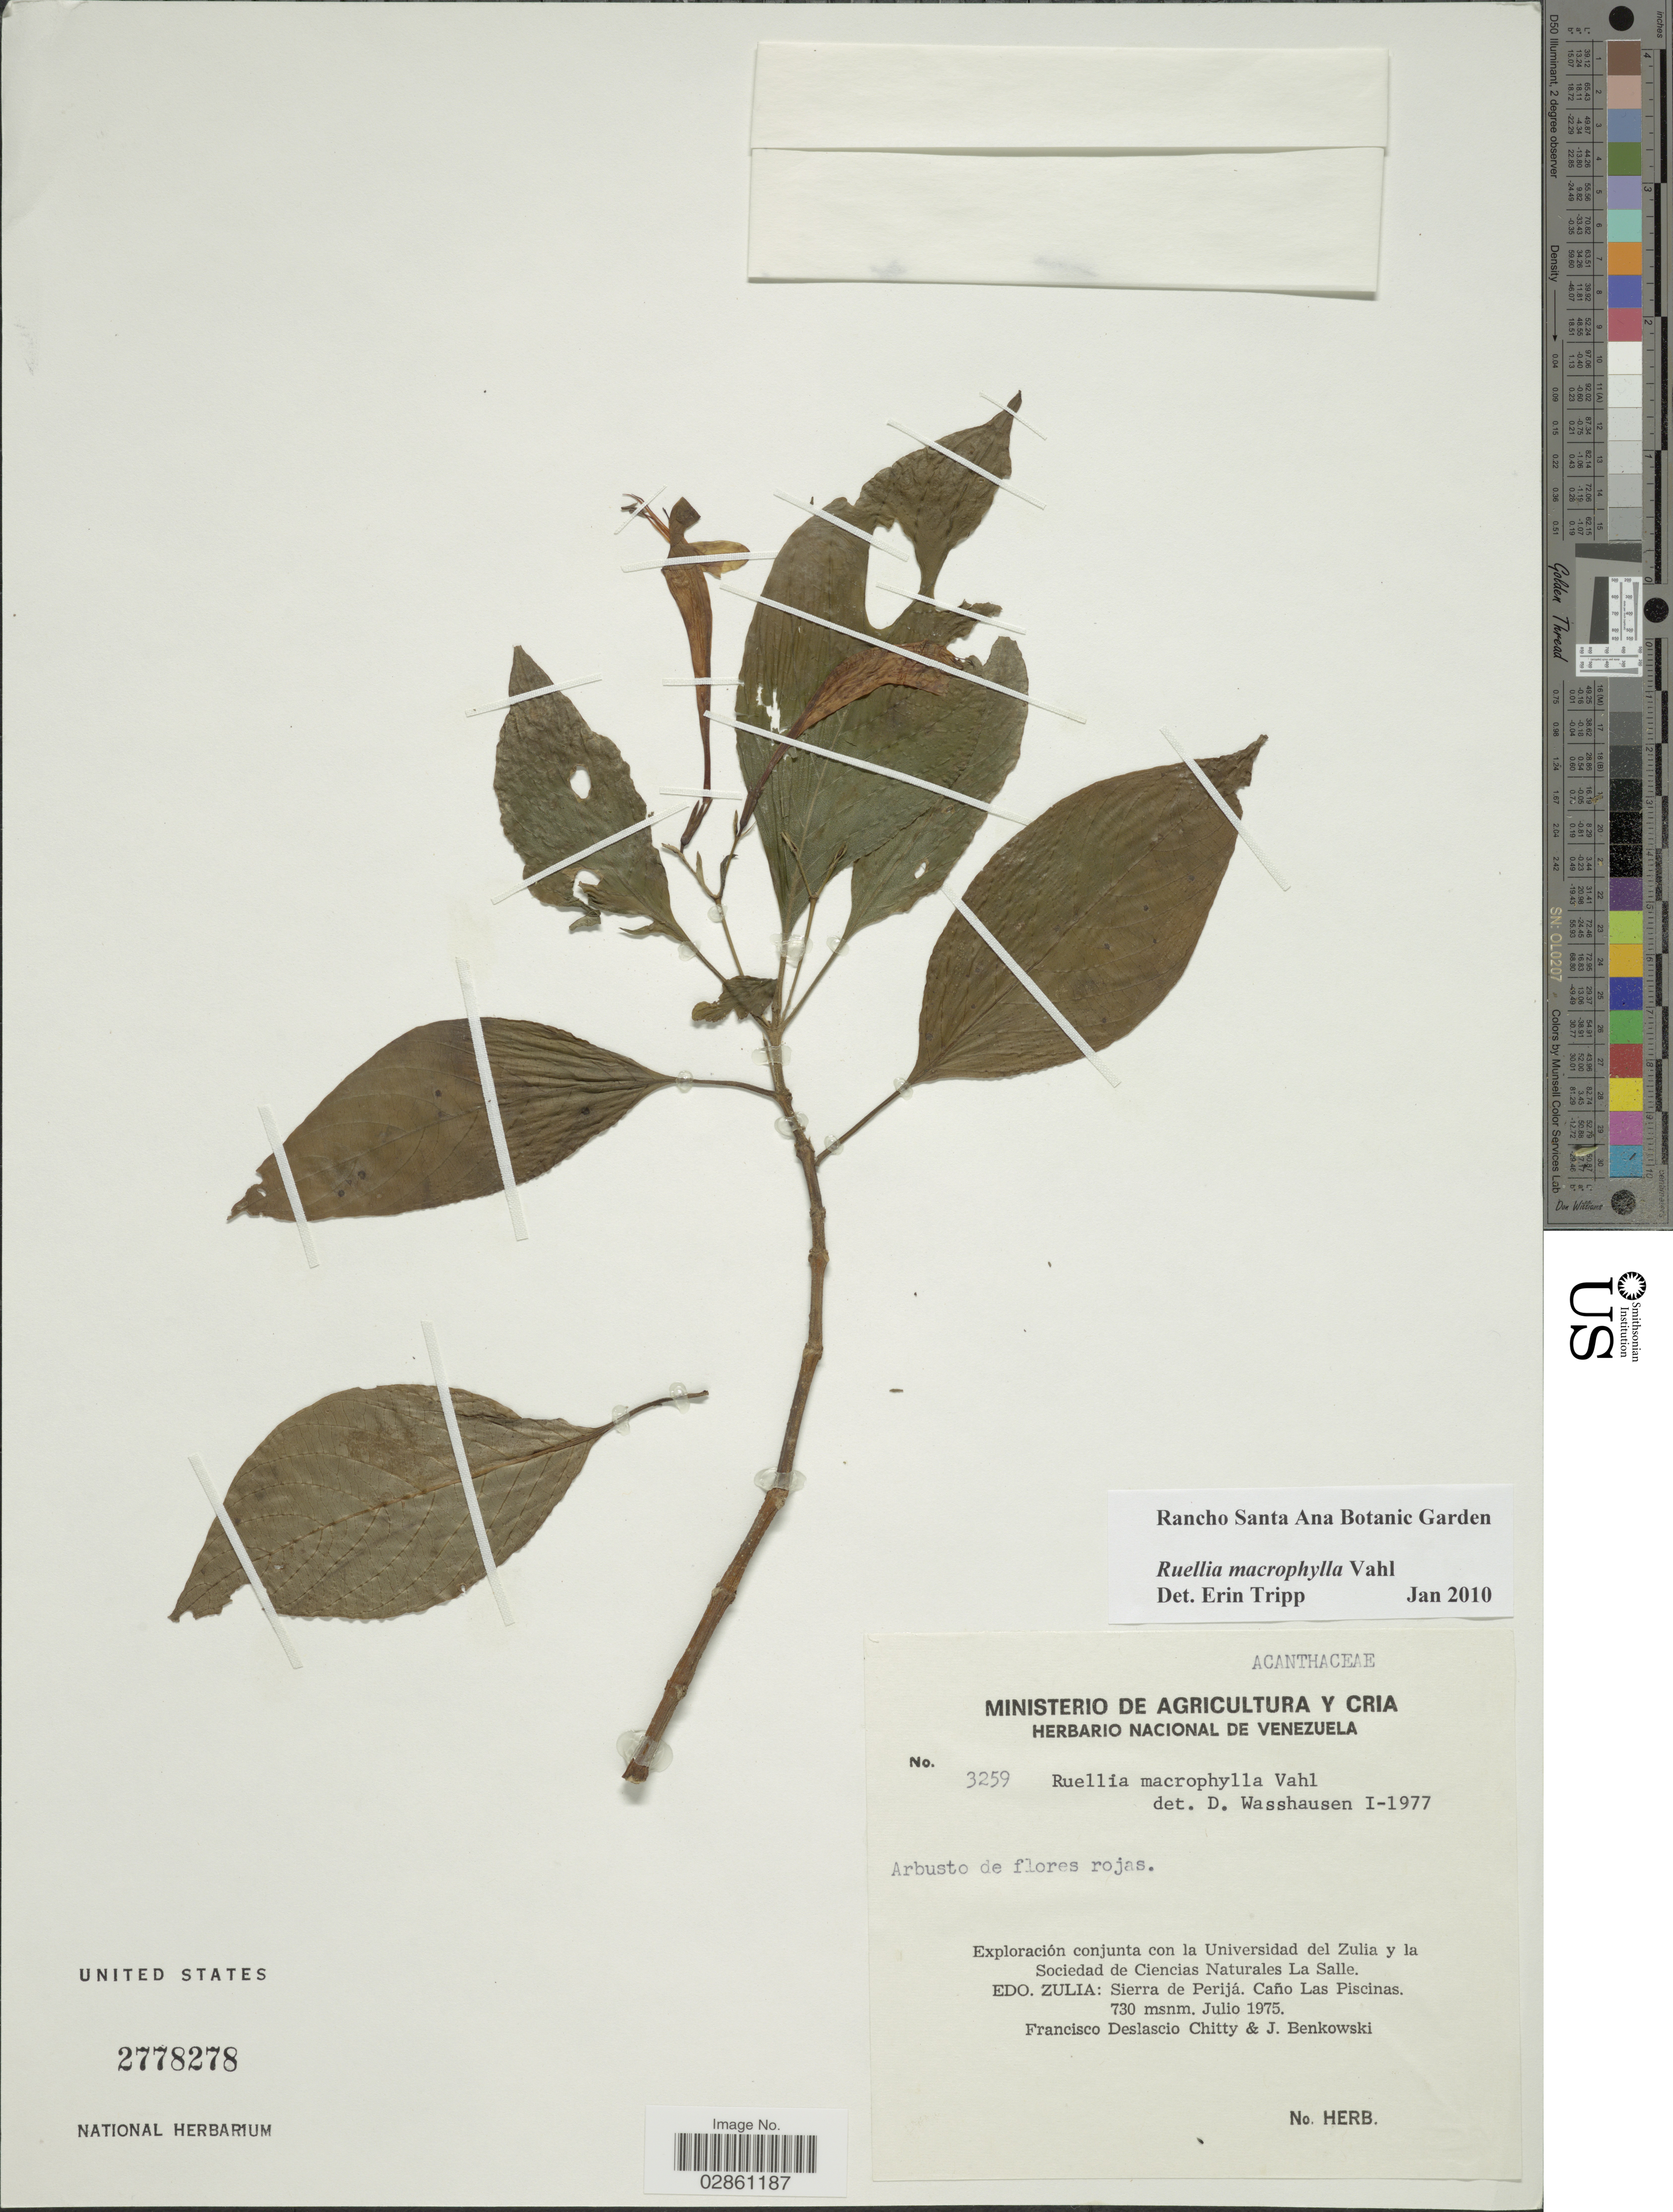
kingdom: Plantae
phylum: Tracheophyta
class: Magnoliopsida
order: Lamiales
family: Acanthaceae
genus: Ruellia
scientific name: Ruellia macrophylla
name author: Vahl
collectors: F. Delascio C. & J. Benkowski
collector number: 3259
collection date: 1975-07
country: Venezuela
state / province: Zulia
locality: Sierra de Perijá. Caño Las Piscinas.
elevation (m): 730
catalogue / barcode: US 2778278